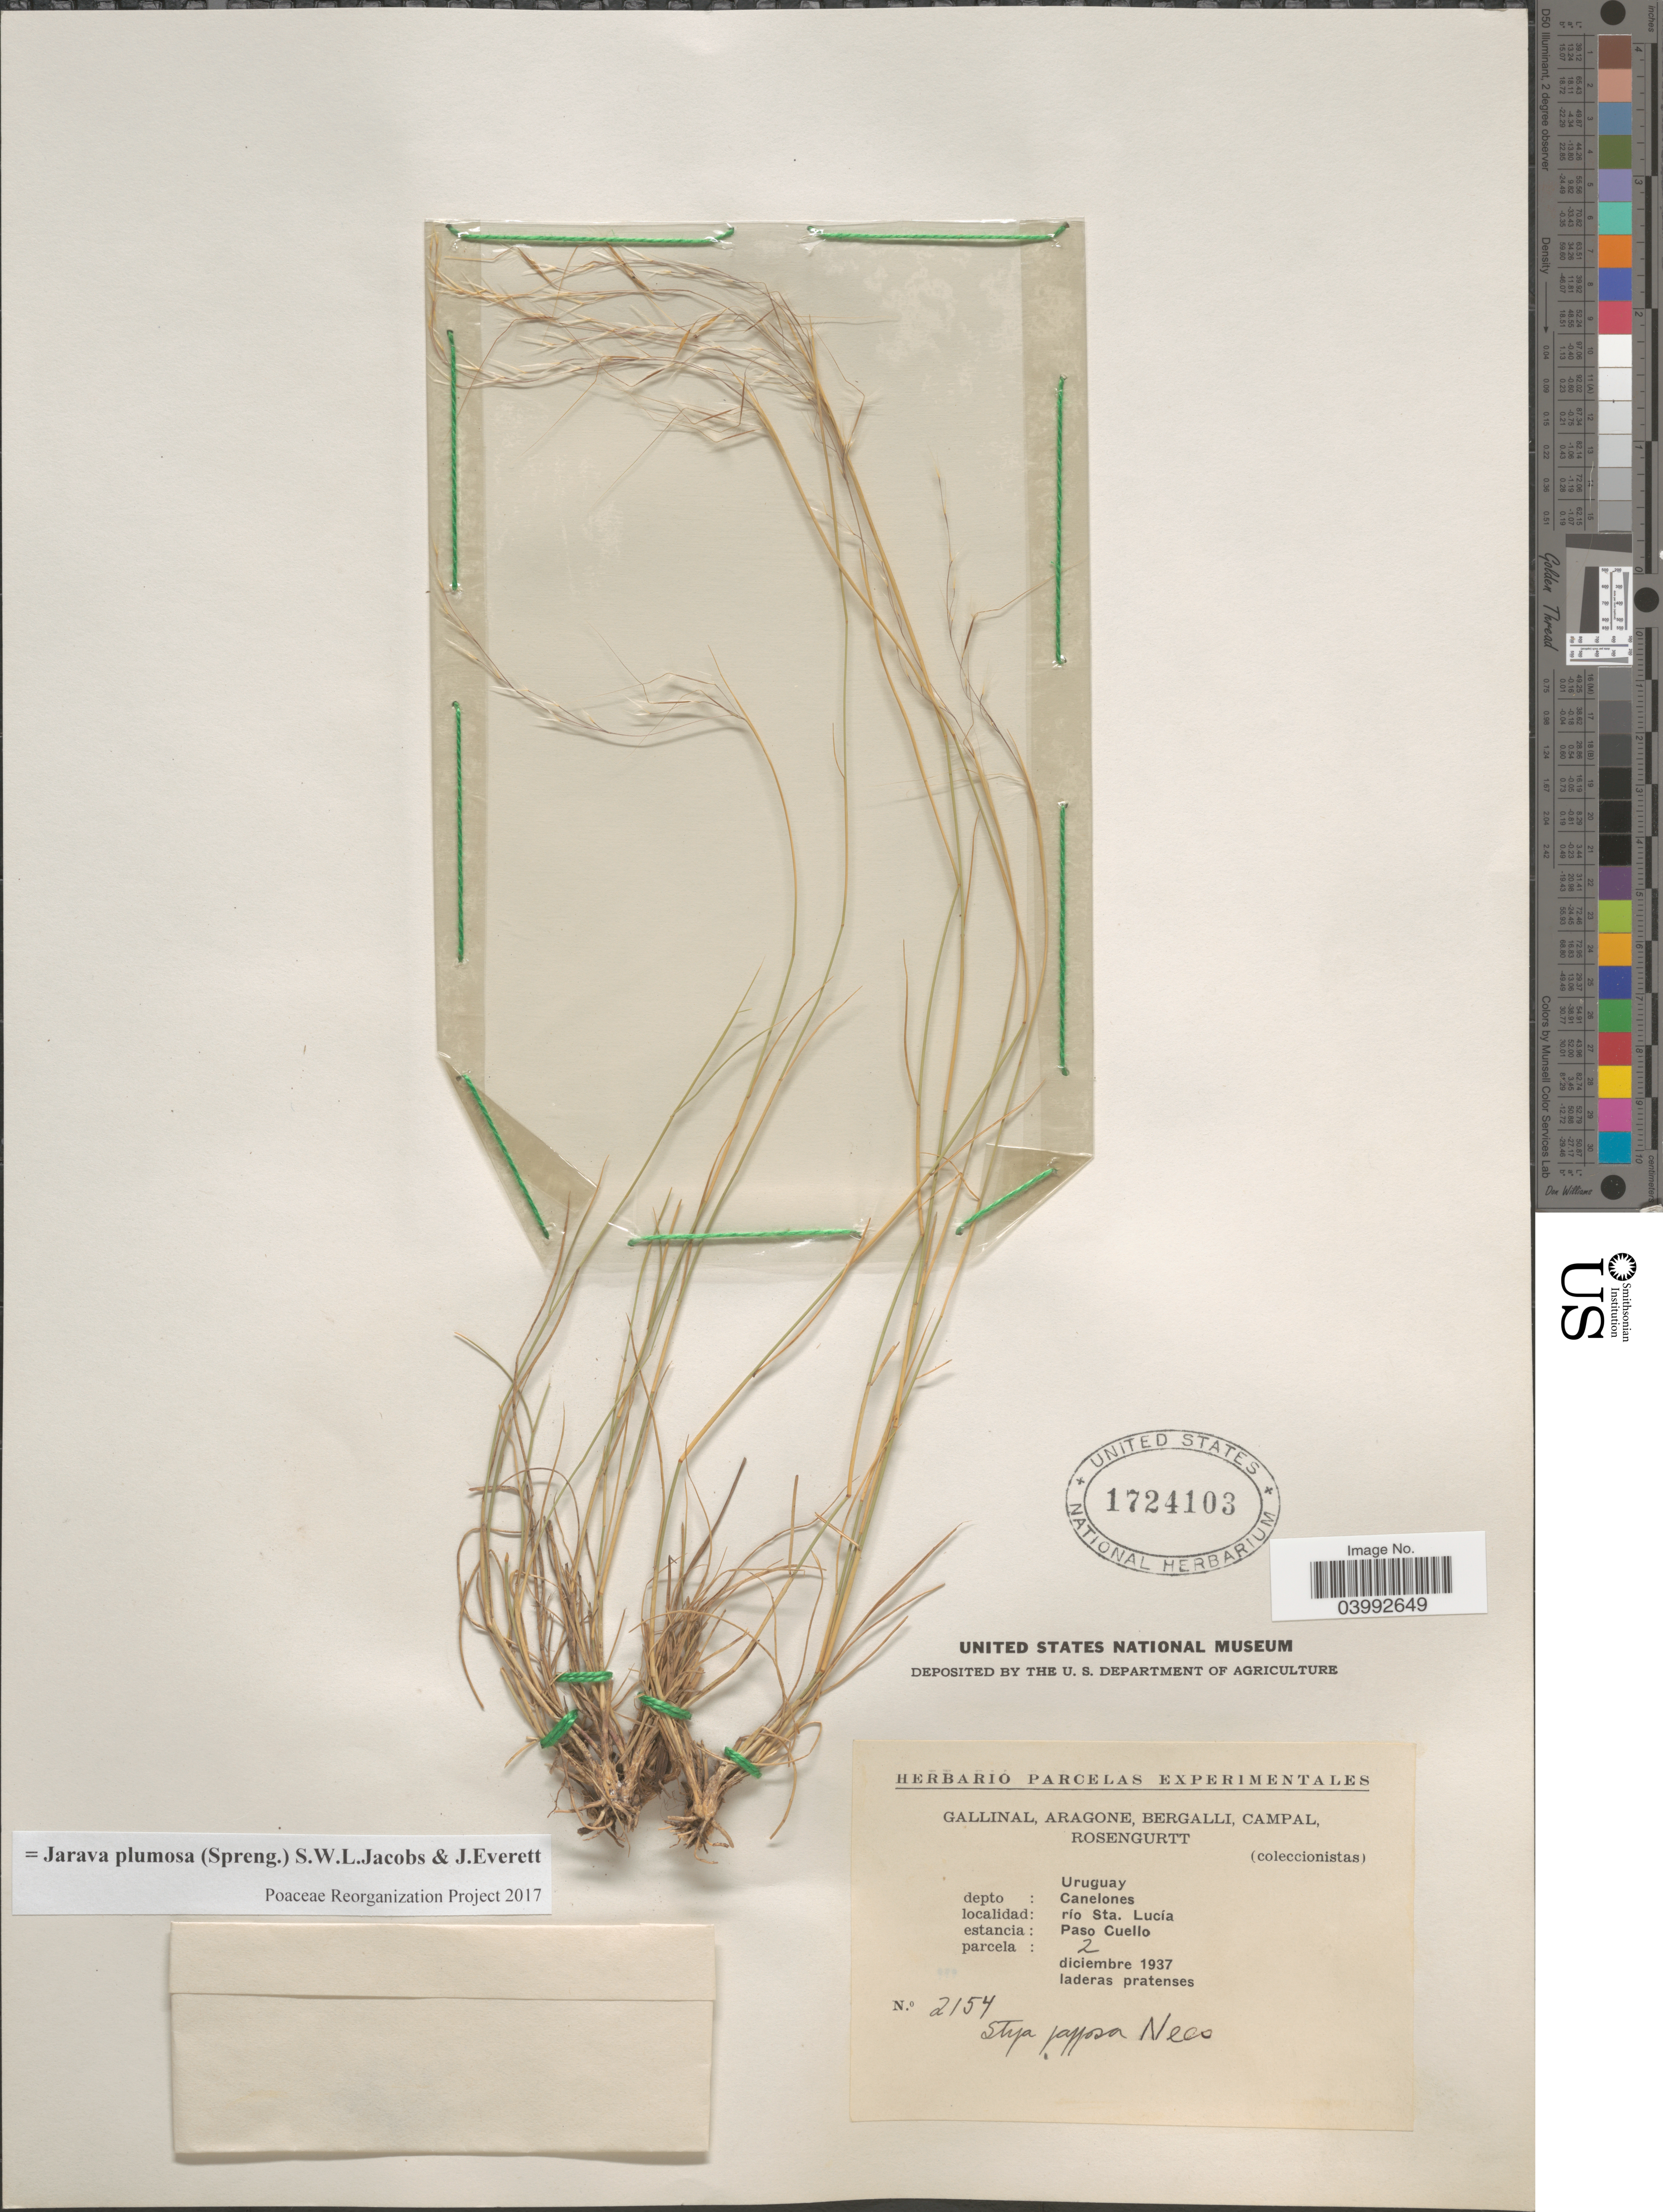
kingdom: Plantae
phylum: Tracheophyta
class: Liliopsida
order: Poales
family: Poaceae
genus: Stipa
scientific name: Stipa papposa Nees, nom. illeg.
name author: Nees in Mart.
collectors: -. Gallinal, -- Aragone, -- Bergalli, -- Campal & Rosengurtt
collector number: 2154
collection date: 1937-12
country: Uruguay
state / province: Canelones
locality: Depto: Canelones. Río Sta. Lucía. Estancia: Paso Cuello. Parcela: 2.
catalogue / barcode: US 1724103